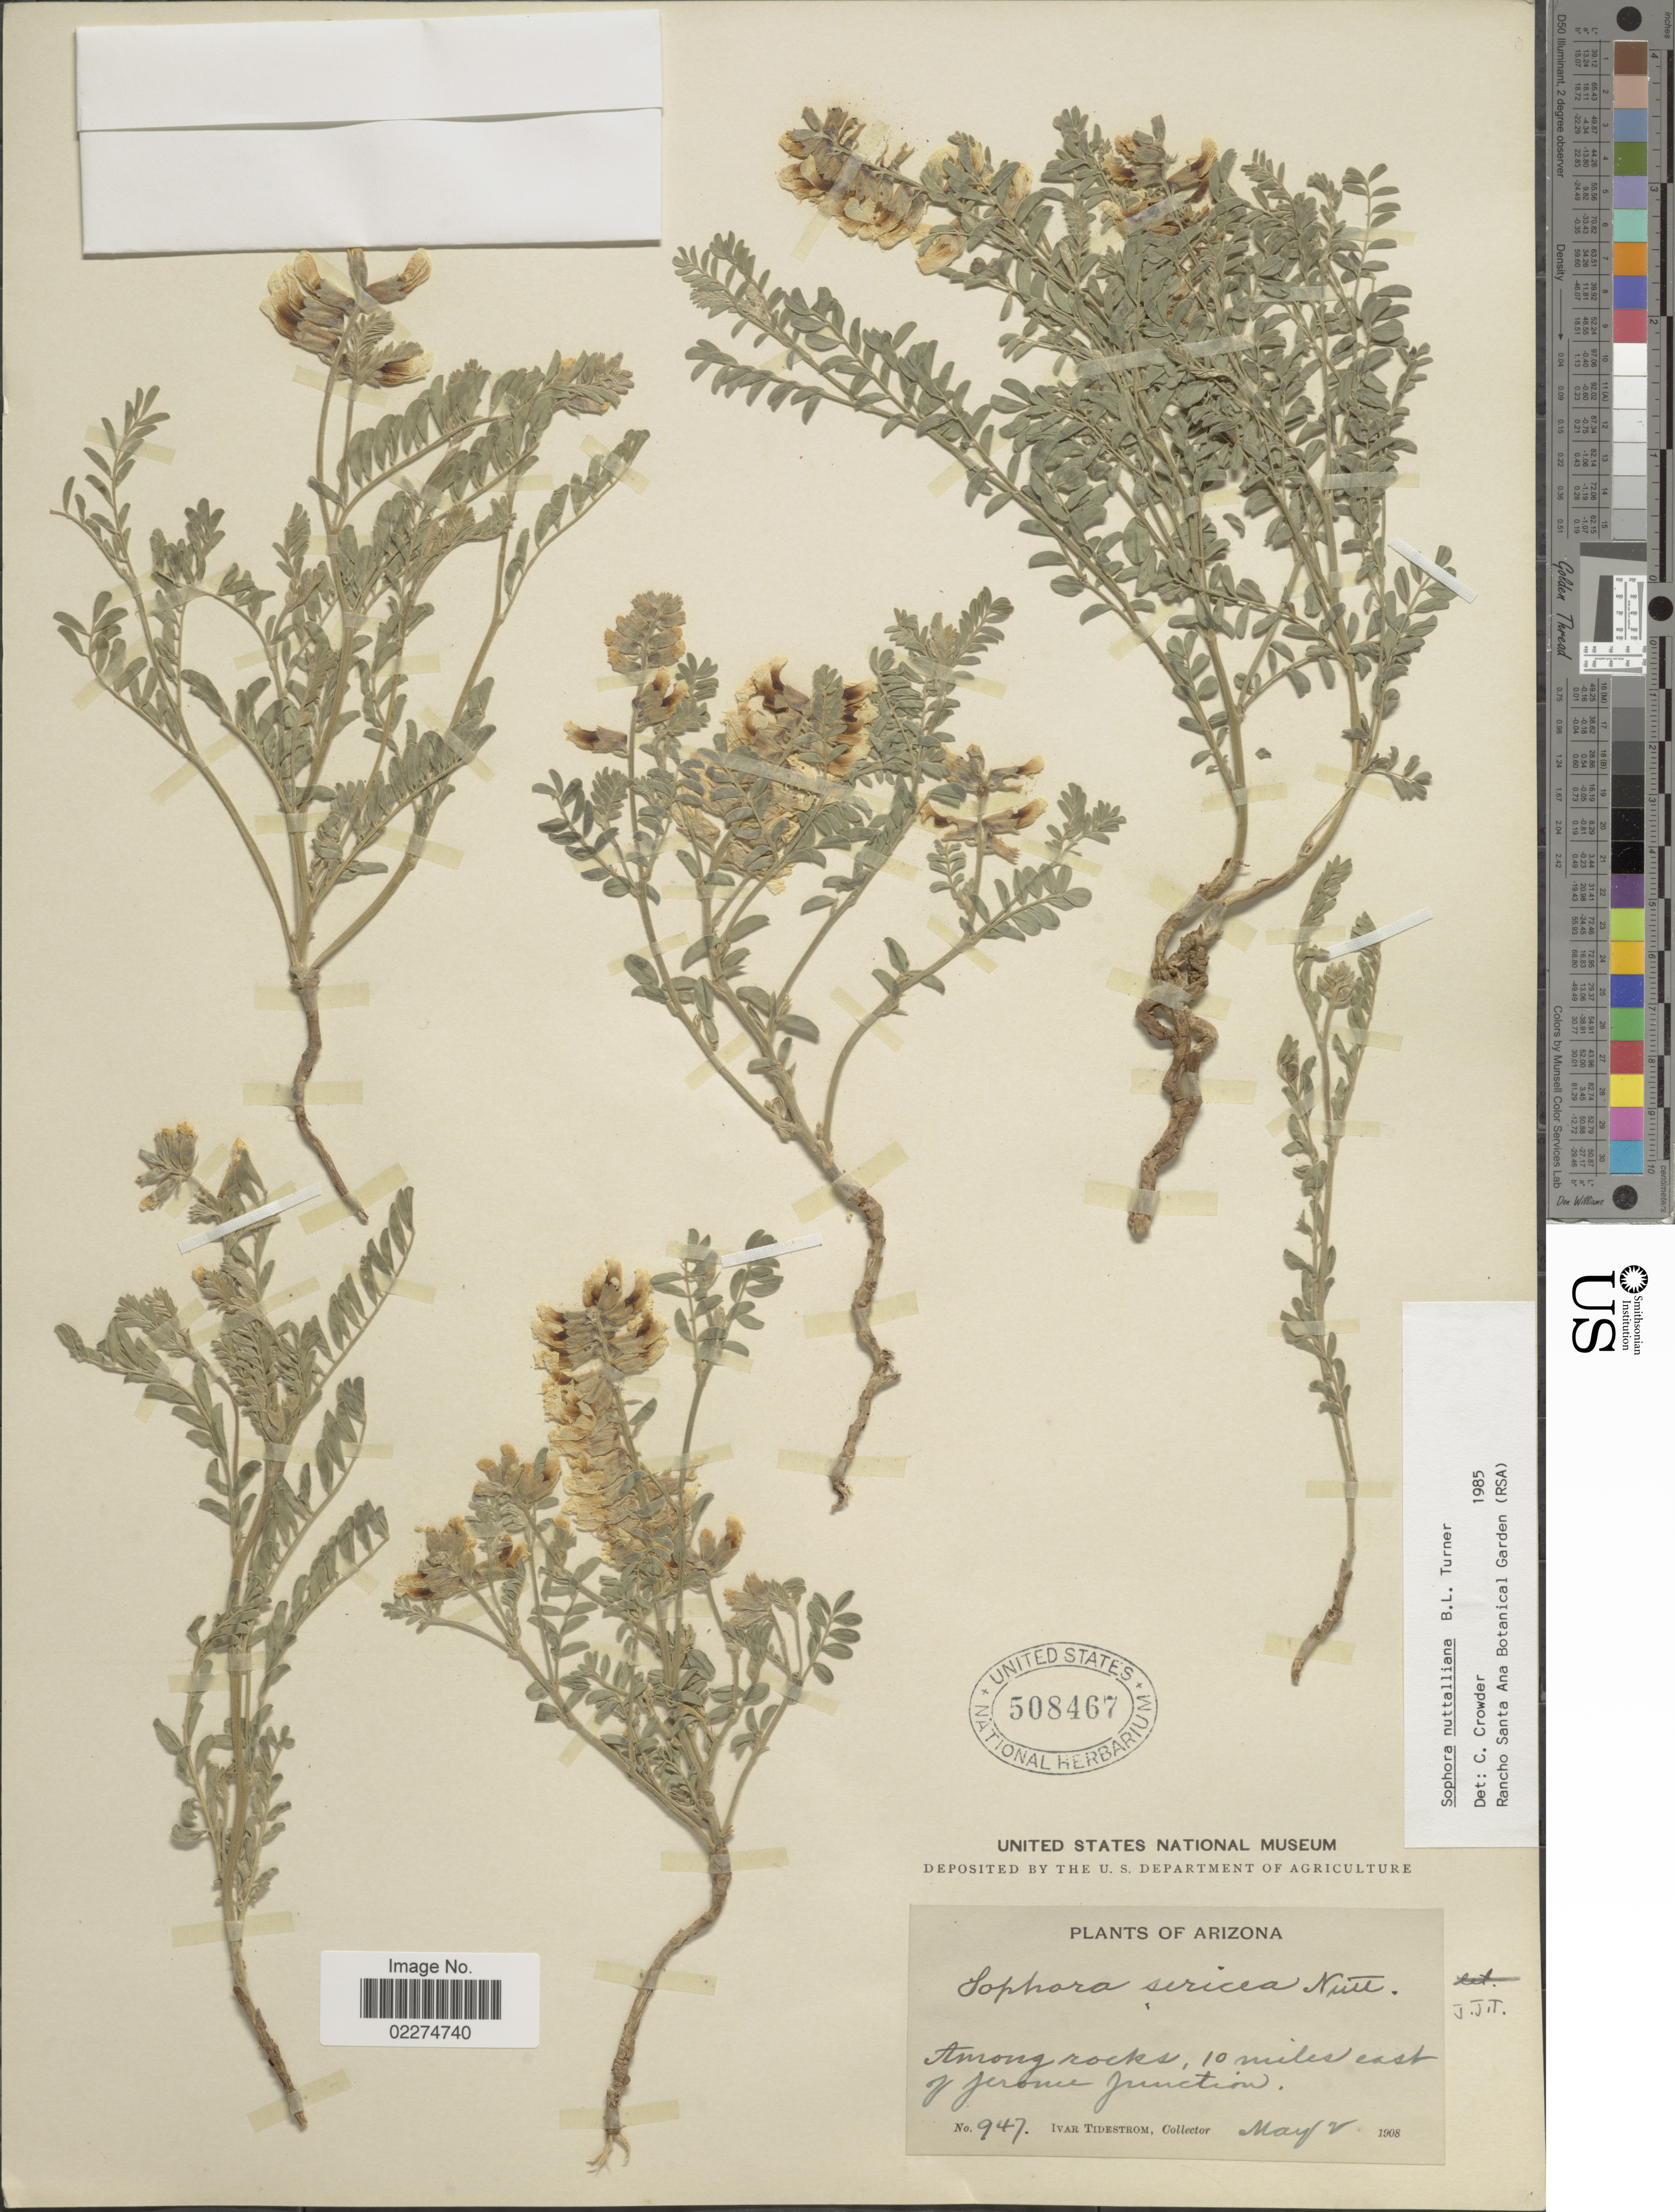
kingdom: Plantae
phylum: Tracheophyta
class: Magnoliopsida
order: Fabales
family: Fabaceae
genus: Sophora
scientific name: Sophora nuttalliana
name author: B.L. Turner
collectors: I. F. Tidestrom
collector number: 947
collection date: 1908-05-02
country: United States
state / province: Arizona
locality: Among rocks, 10 miles east of Jerome Junction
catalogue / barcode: US 508467